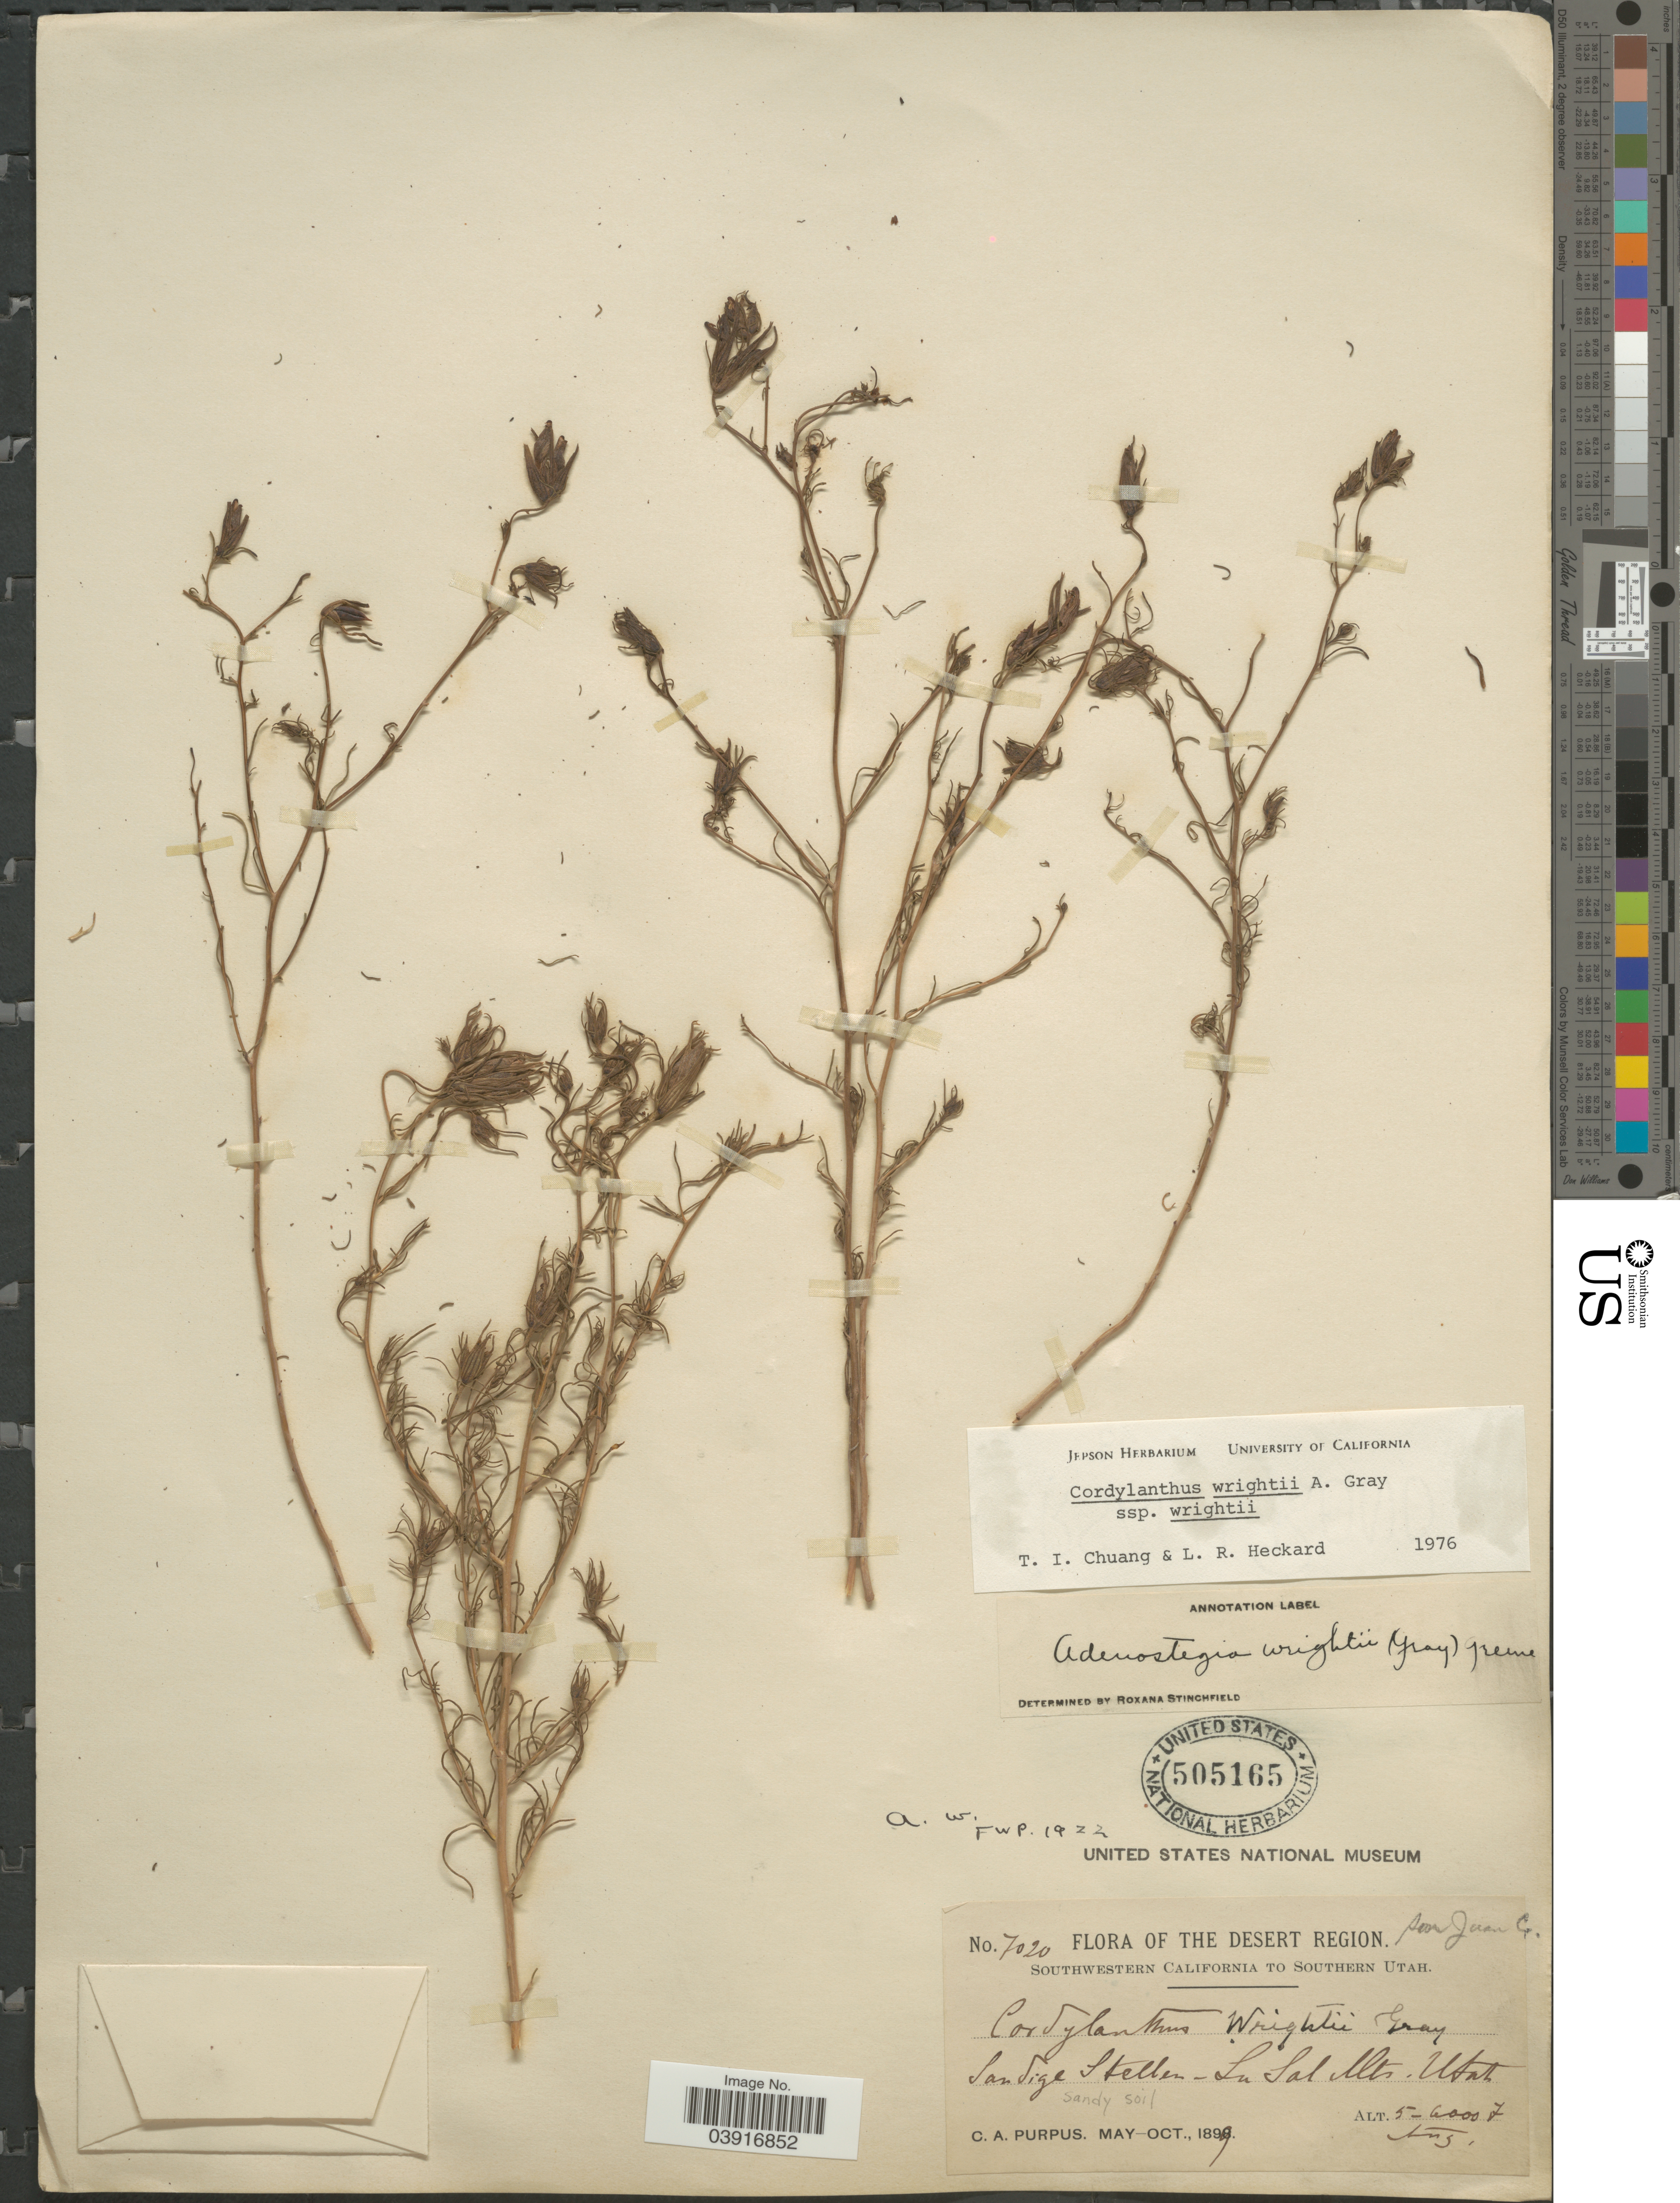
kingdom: Plantae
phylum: Tracheophyta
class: Magnoliopsida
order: Lamiales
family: Orobanchaceae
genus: Cordylanthus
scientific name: Cordylanthus wrightii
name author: A. Gray in Emory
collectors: C. A. Purpus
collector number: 7020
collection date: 1899-05/1899-10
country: United States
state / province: Utah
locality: Desert Region. San Juan Co. San dige Stellen - La Sal Mts.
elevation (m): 1524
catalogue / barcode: US 505165